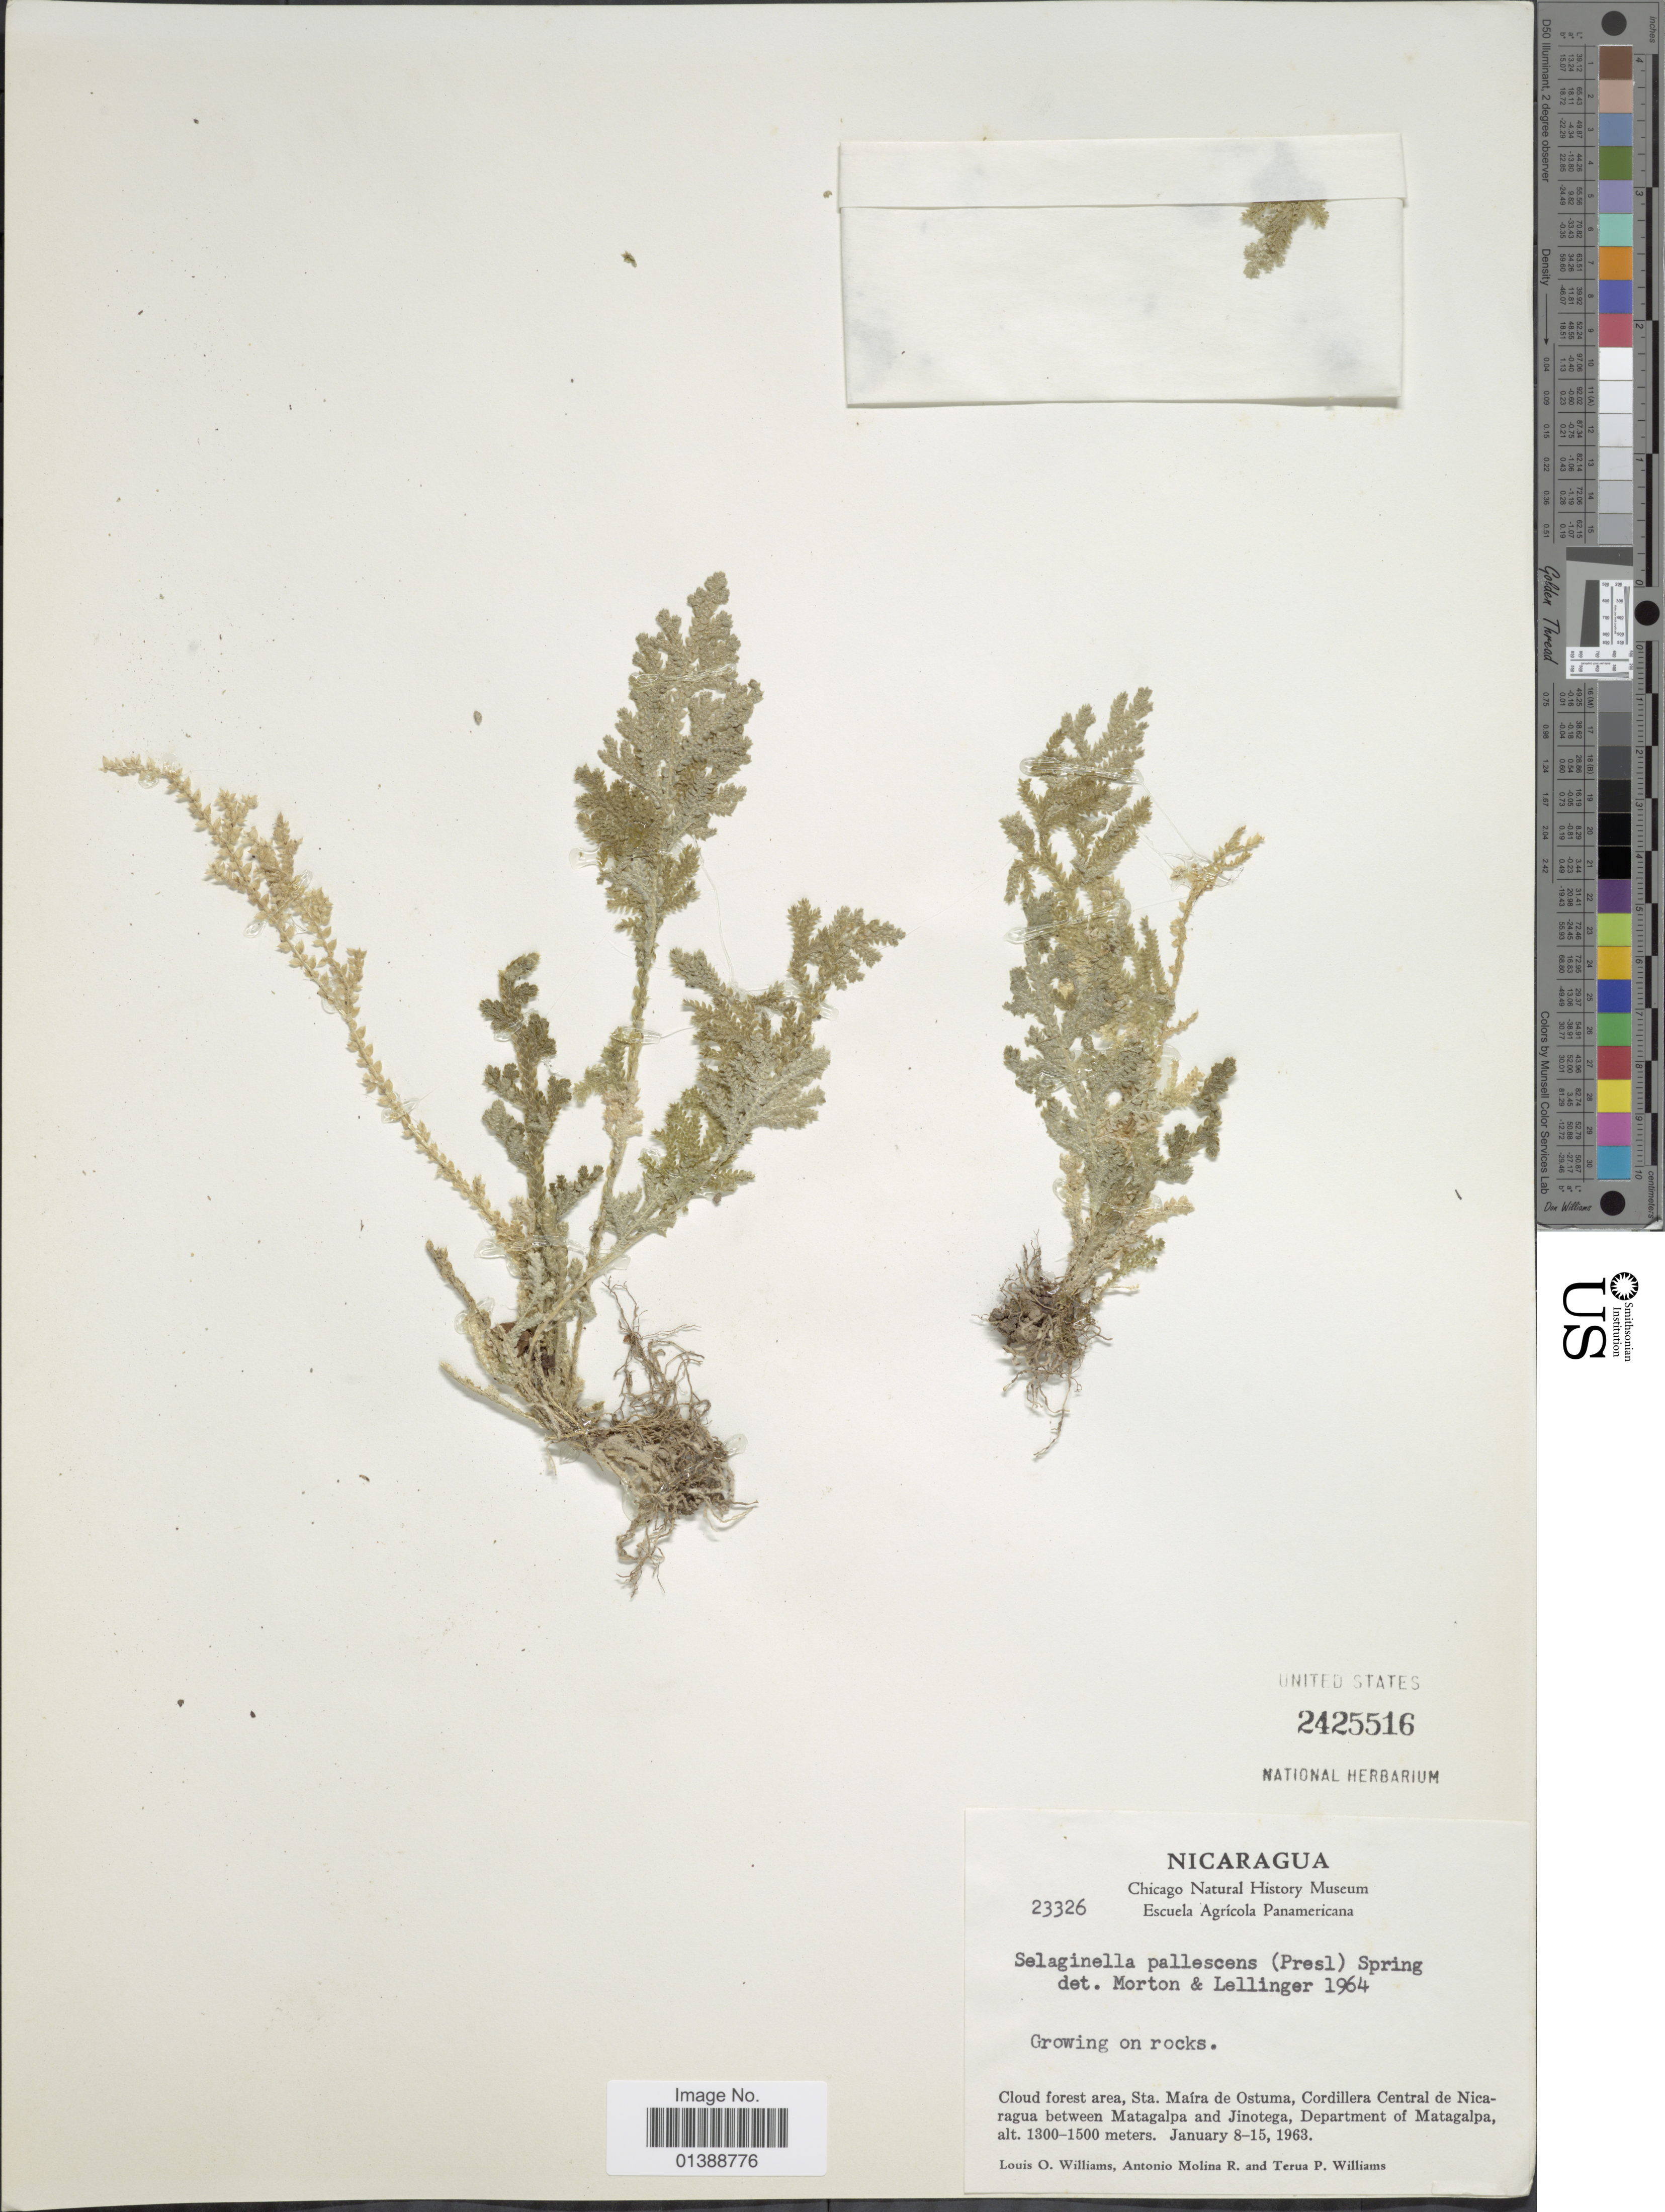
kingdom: Plantae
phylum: Tracheophyta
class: Lycopodiopsida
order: Selaginellales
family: Selaginellaceae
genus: Selaginella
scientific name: Selaginella pallescens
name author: (C. Presl) Spring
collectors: L. O. Williams, A. Molina R. & T. P. Williams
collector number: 23326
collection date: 1963-01-08/1963-01-15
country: Nicaragua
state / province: Matagalpa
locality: Sta Maíra de Ostuma, Cordillera Central de Nicaragua between Matagalpa and Jinotega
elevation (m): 1300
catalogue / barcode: US 2425516